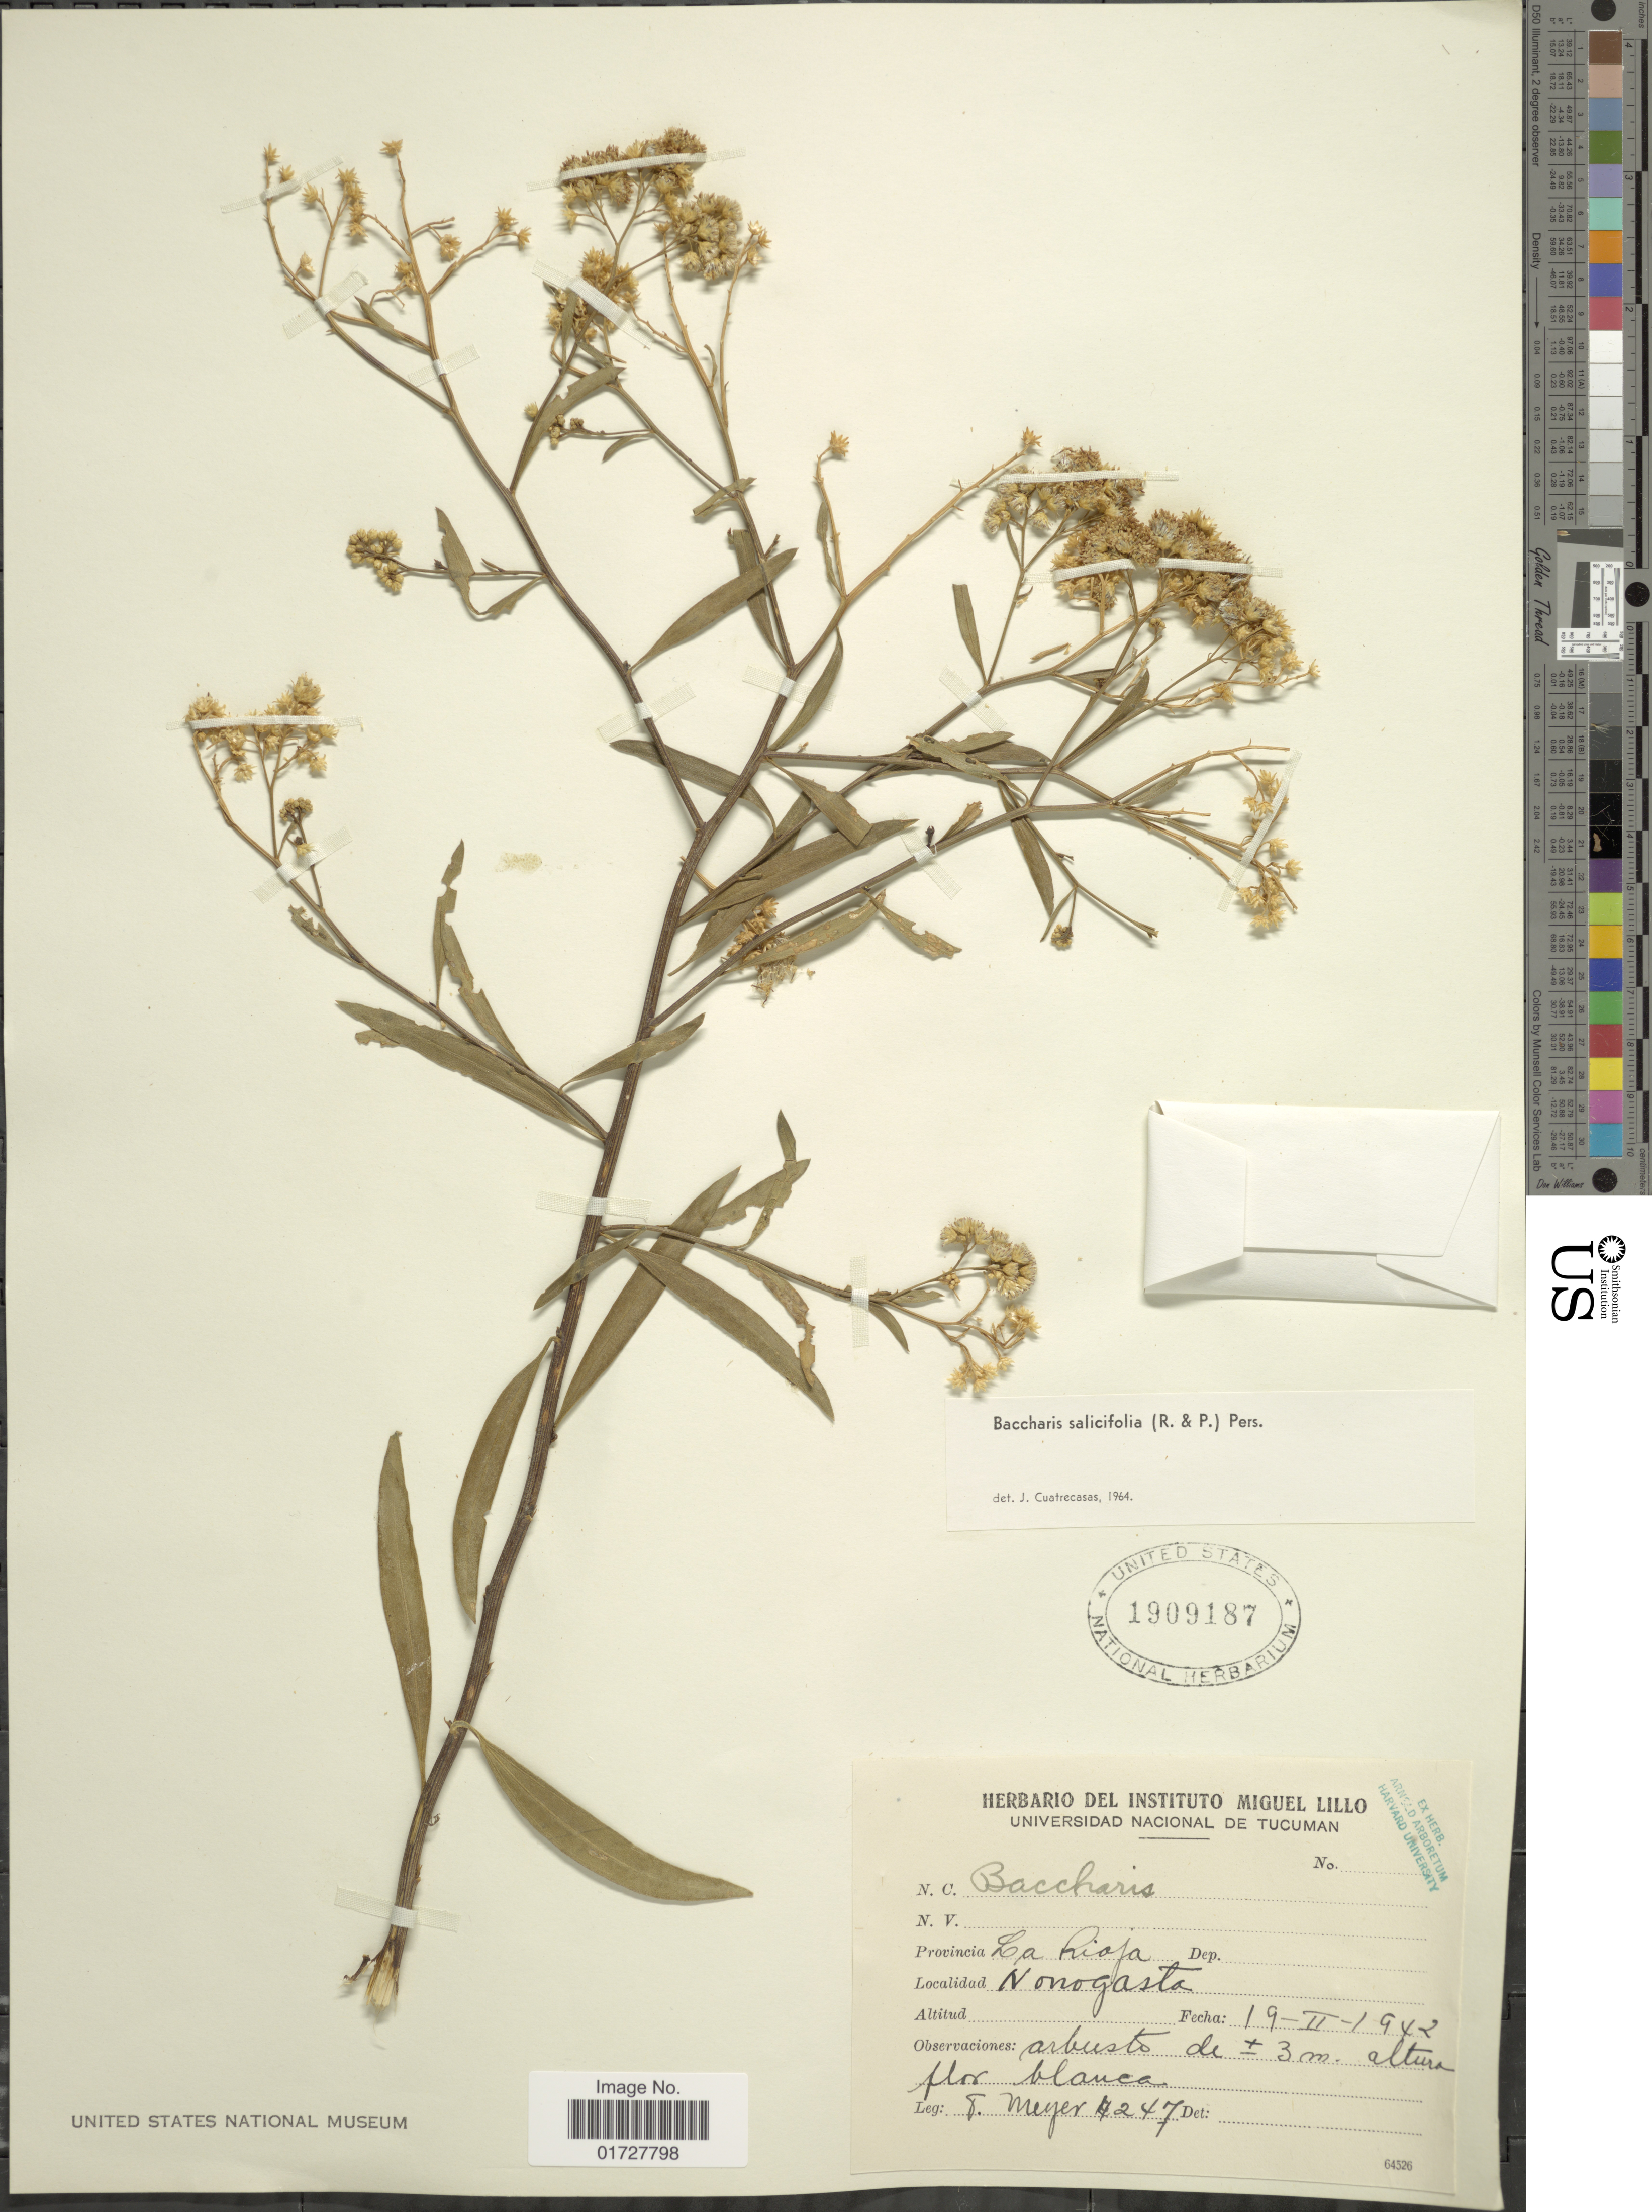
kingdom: Plantae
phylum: Tracheophyta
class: Magnoliopsida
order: Asterales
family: Asteraceae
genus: Baccharis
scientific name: Baccharis salicifolia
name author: (Ruiz & Pav.) Pers.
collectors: T. Meyer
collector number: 247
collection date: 1942-02-19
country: Argentina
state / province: La Rioja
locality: Nonogasta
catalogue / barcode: US 1909187